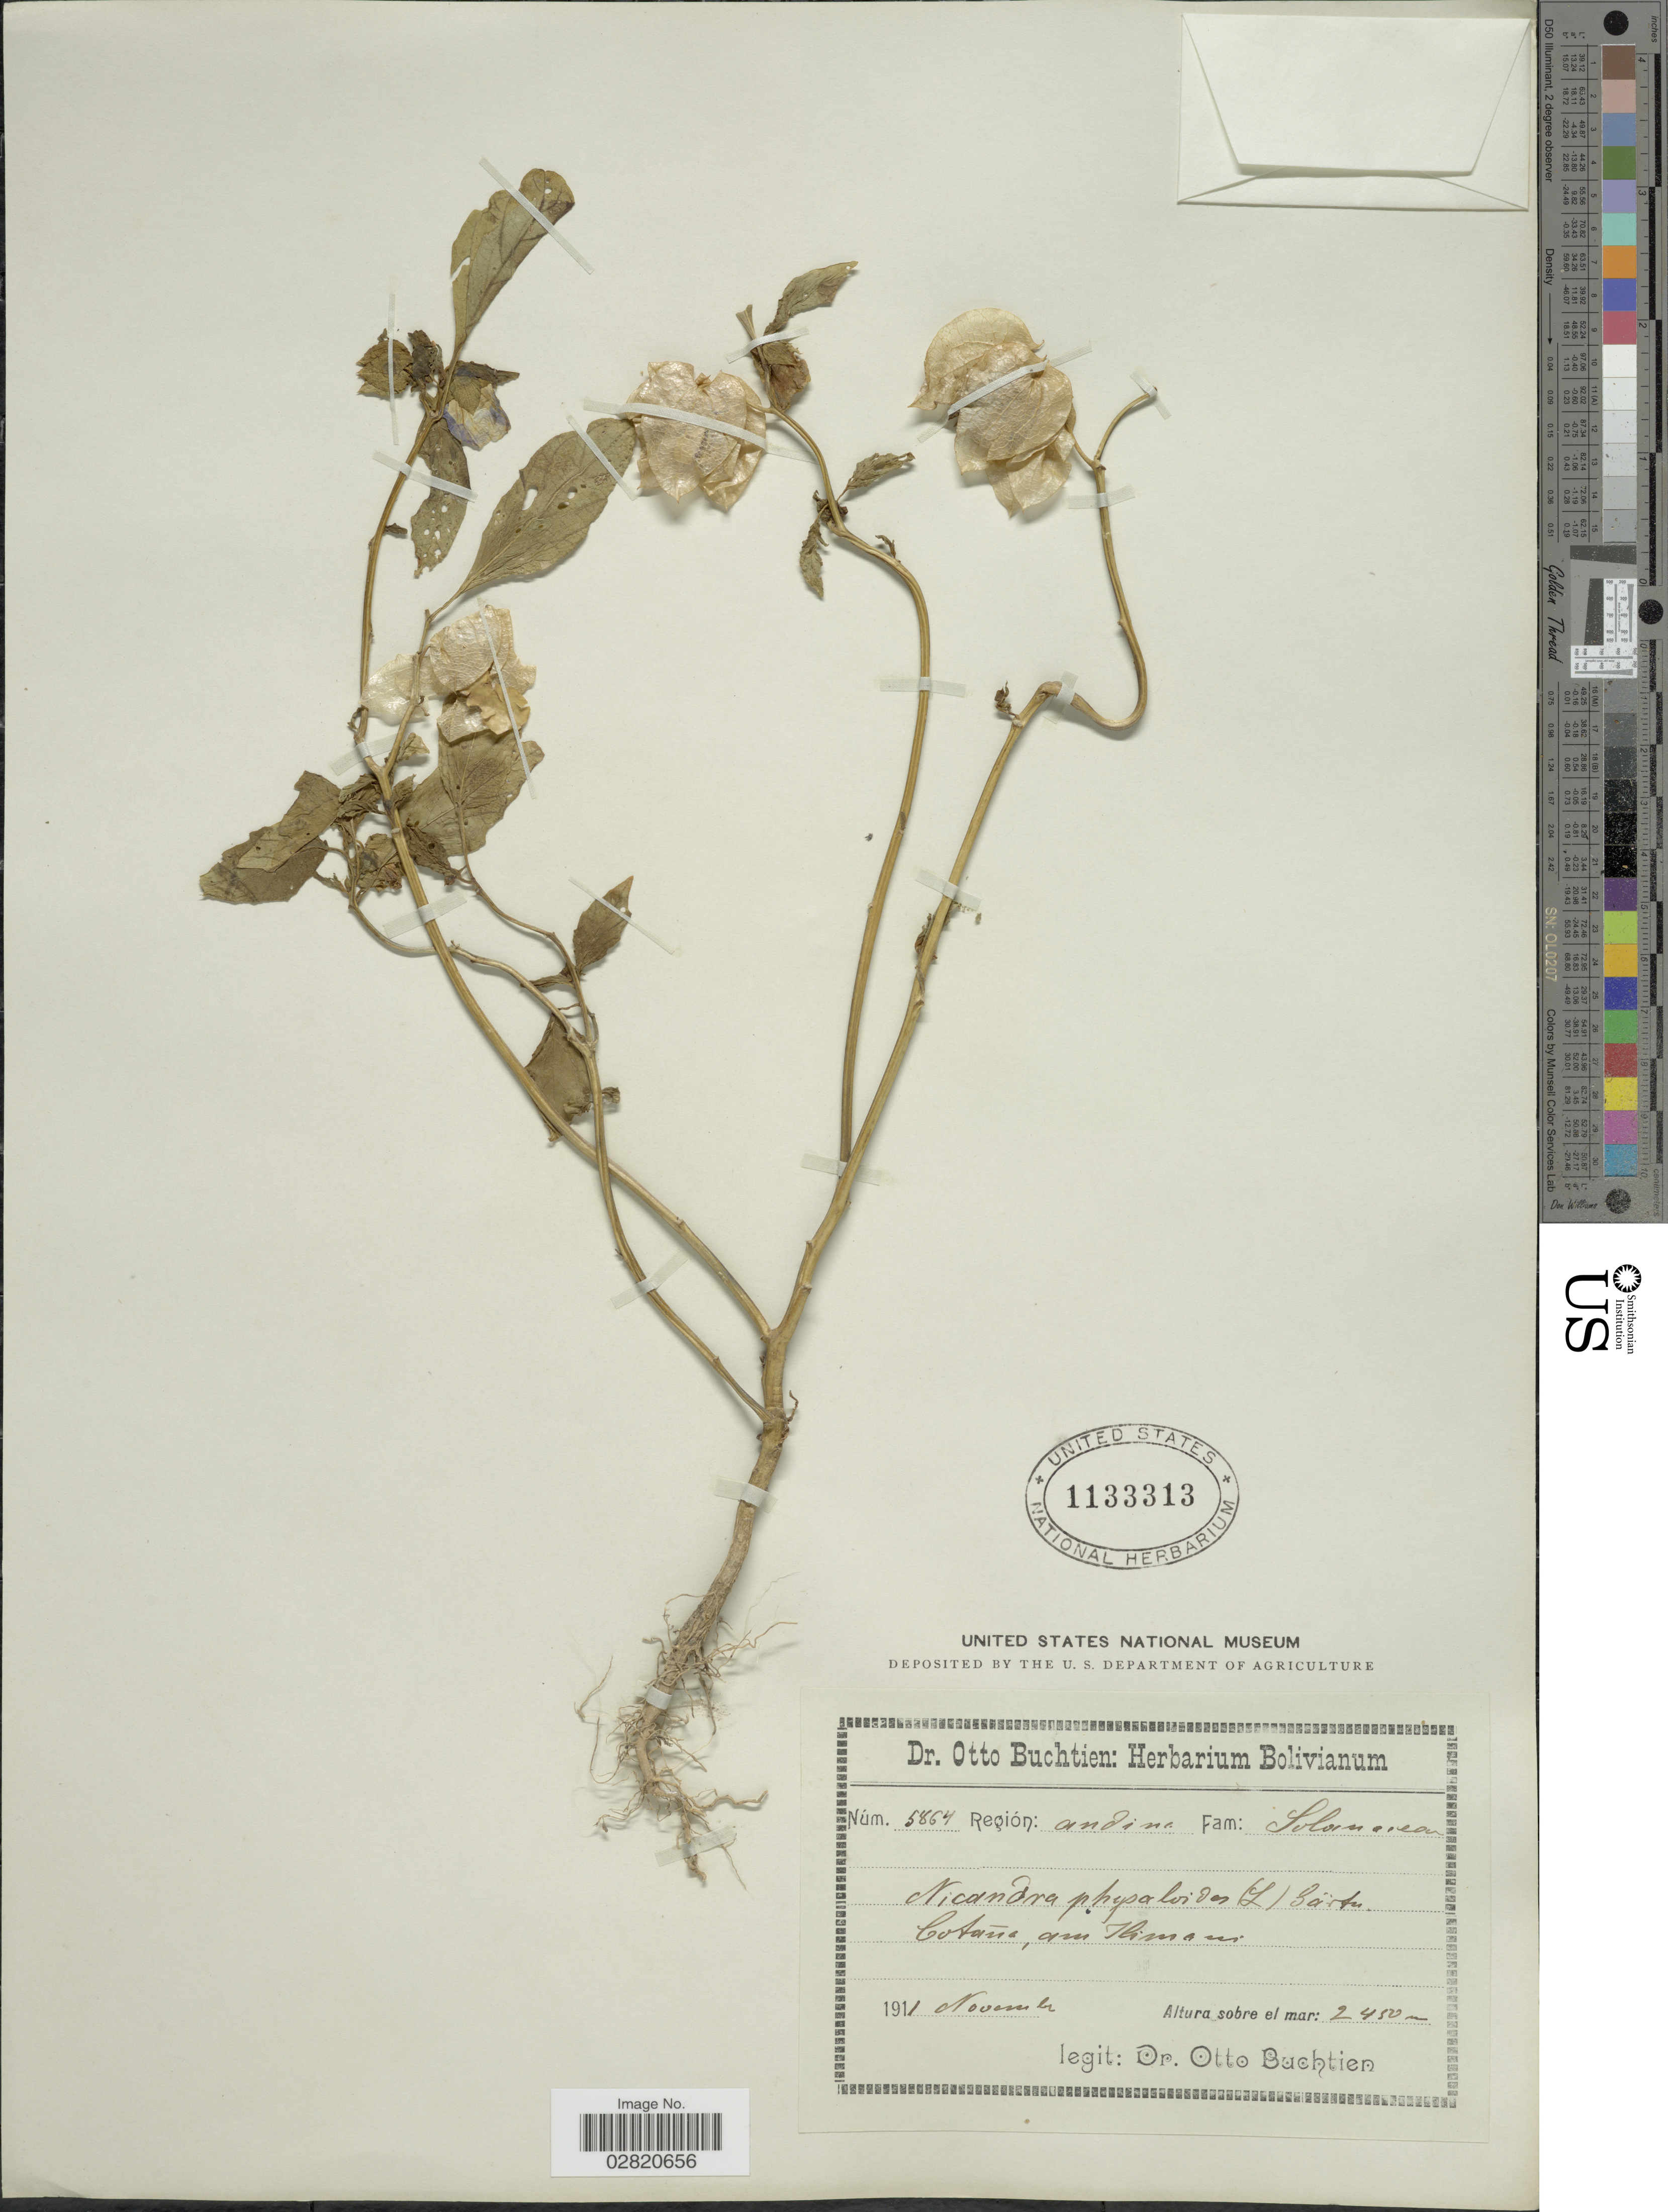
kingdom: Plantae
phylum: Tracheophyta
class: Magnoliopsida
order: Solanales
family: Solanaceae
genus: Nicandra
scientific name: Nicandra physalodes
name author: (L.) Gaertn.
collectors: O. Buchtien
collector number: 5864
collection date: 1911-11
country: Bolivia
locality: Cotáne, am Ilimani.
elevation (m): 2450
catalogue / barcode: US 1133313